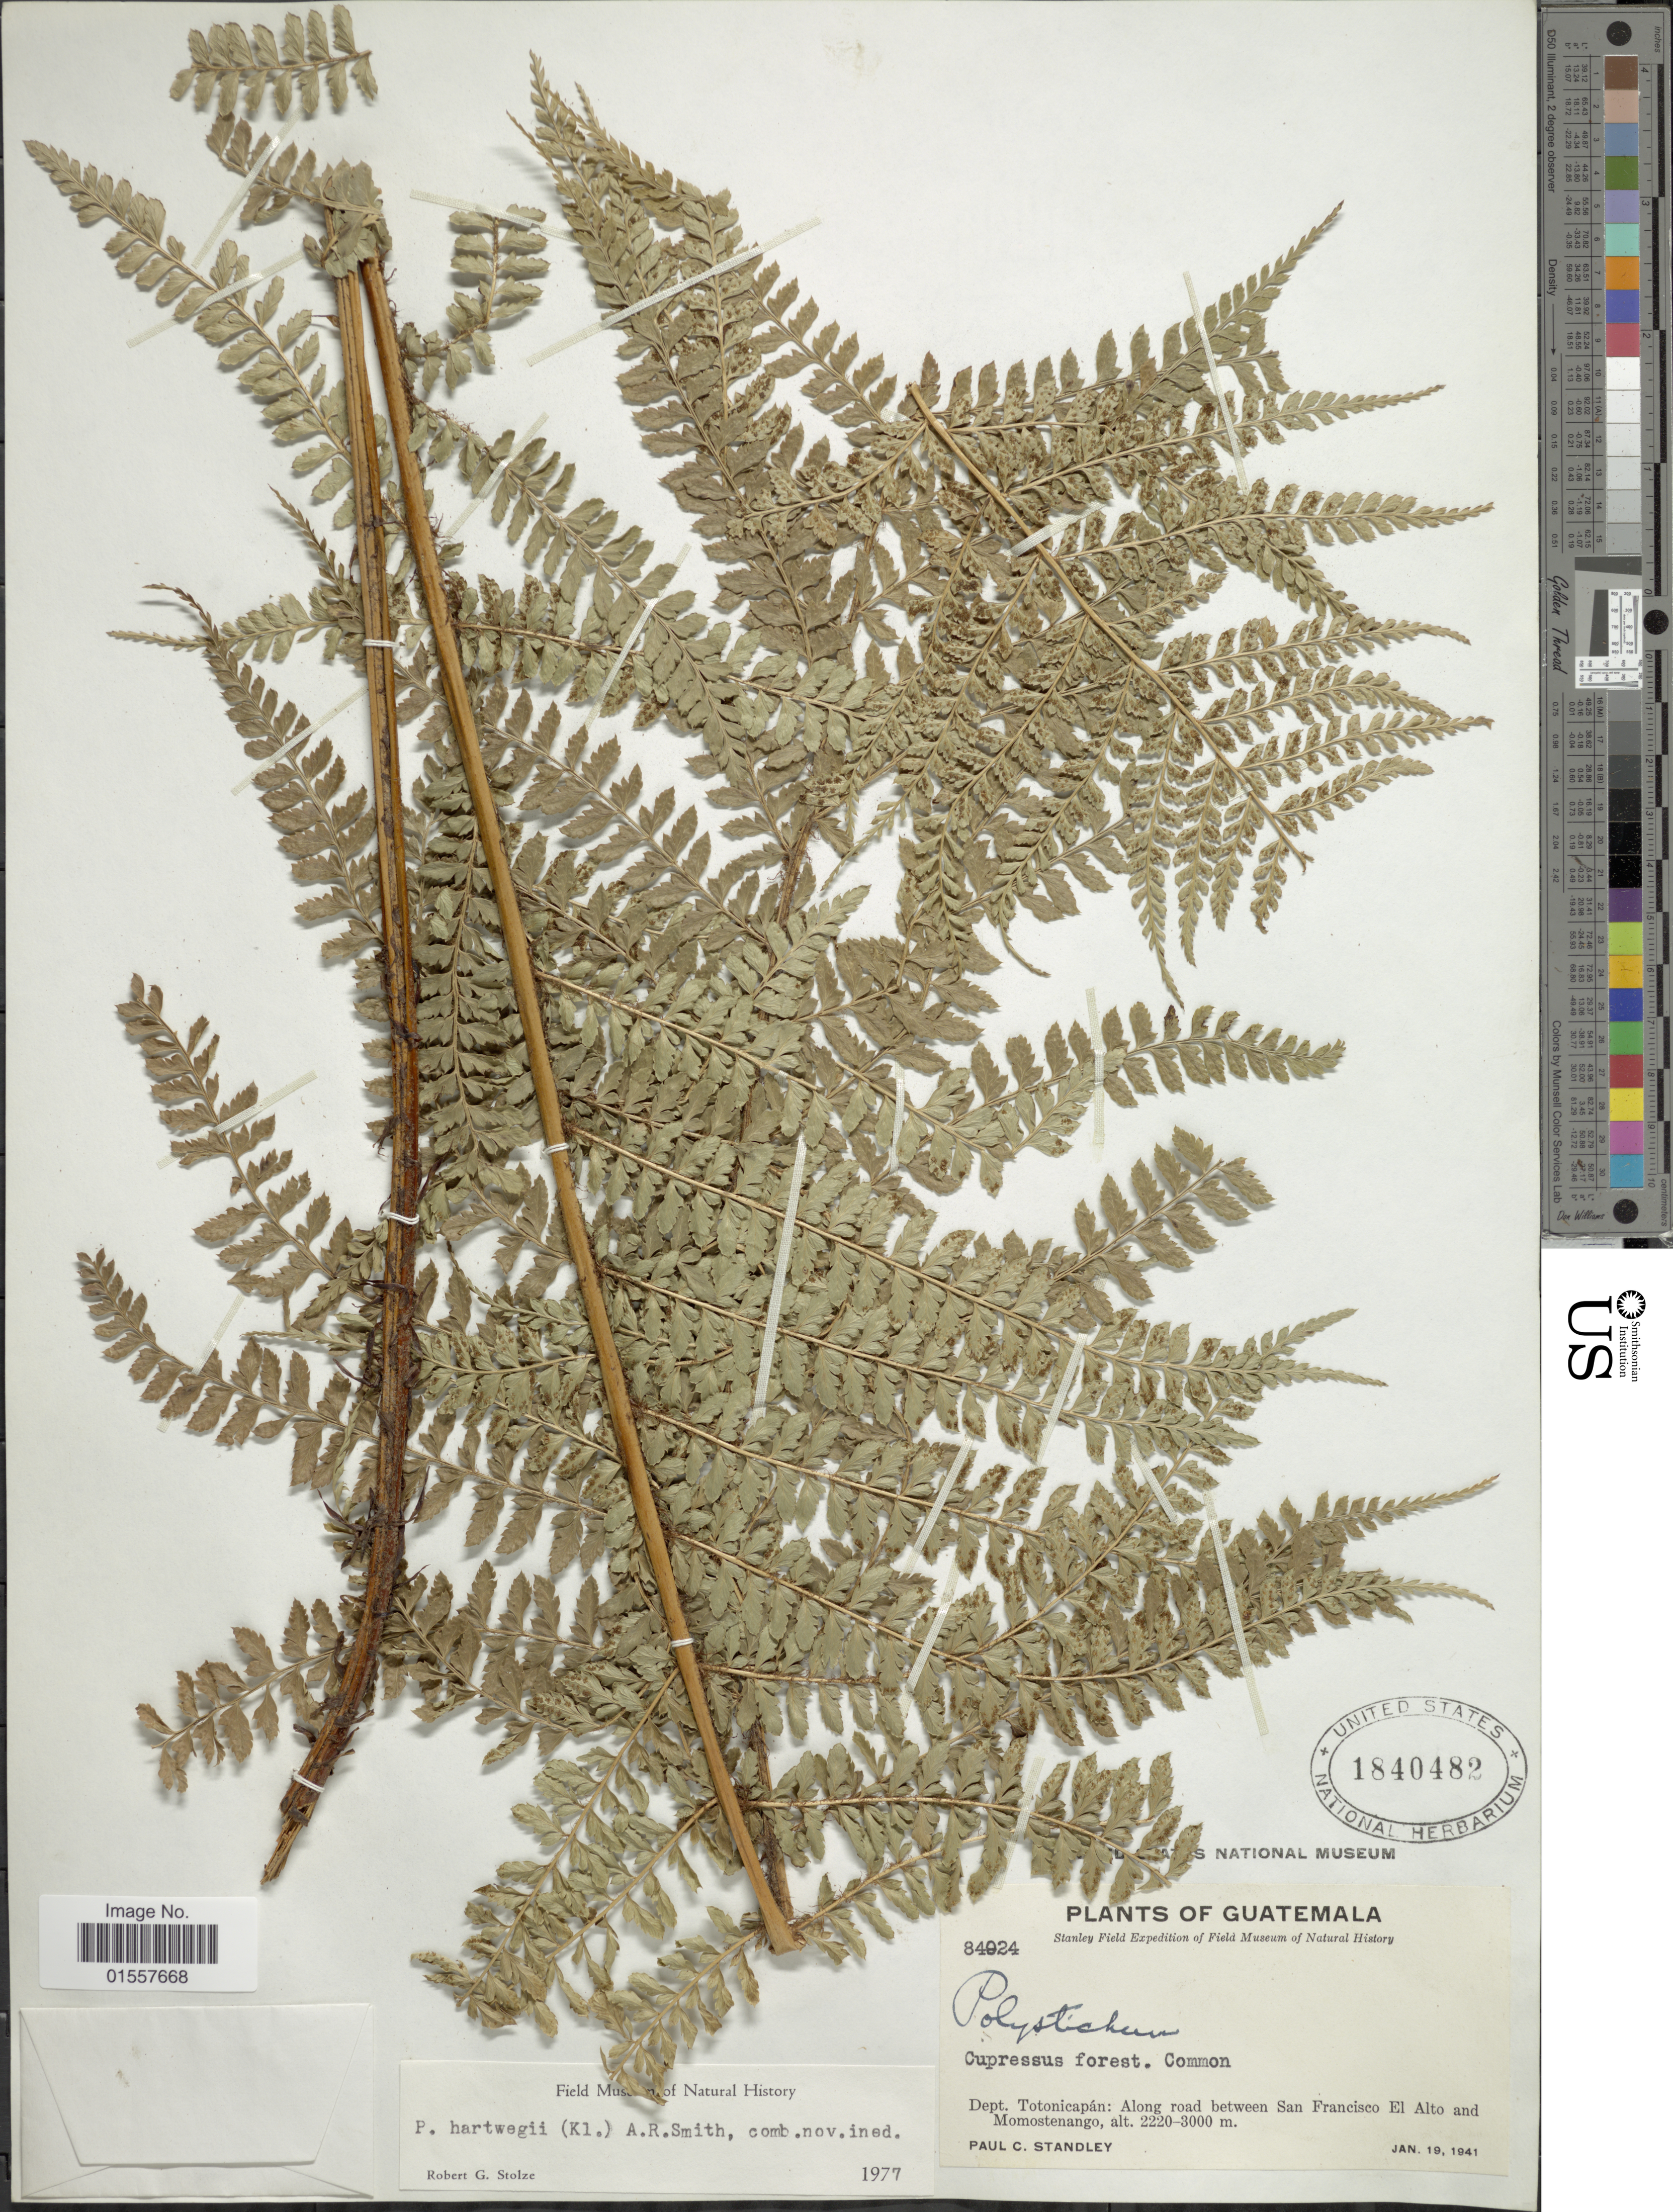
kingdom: Plantae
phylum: Tracheophyta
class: Polypodiopsida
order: Polypodiales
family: Dryopteridaceae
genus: Polystichum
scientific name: Polystichum hartwegii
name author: (Klotzsch) Hieron.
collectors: P. C. Standley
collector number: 84024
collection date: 1941-01-19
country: Guatemala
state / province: Totonicapan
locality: Dept. Totonicapan: along road between San Francisco El Alto and Momostenango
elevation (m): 2220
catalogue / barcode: US 1840482